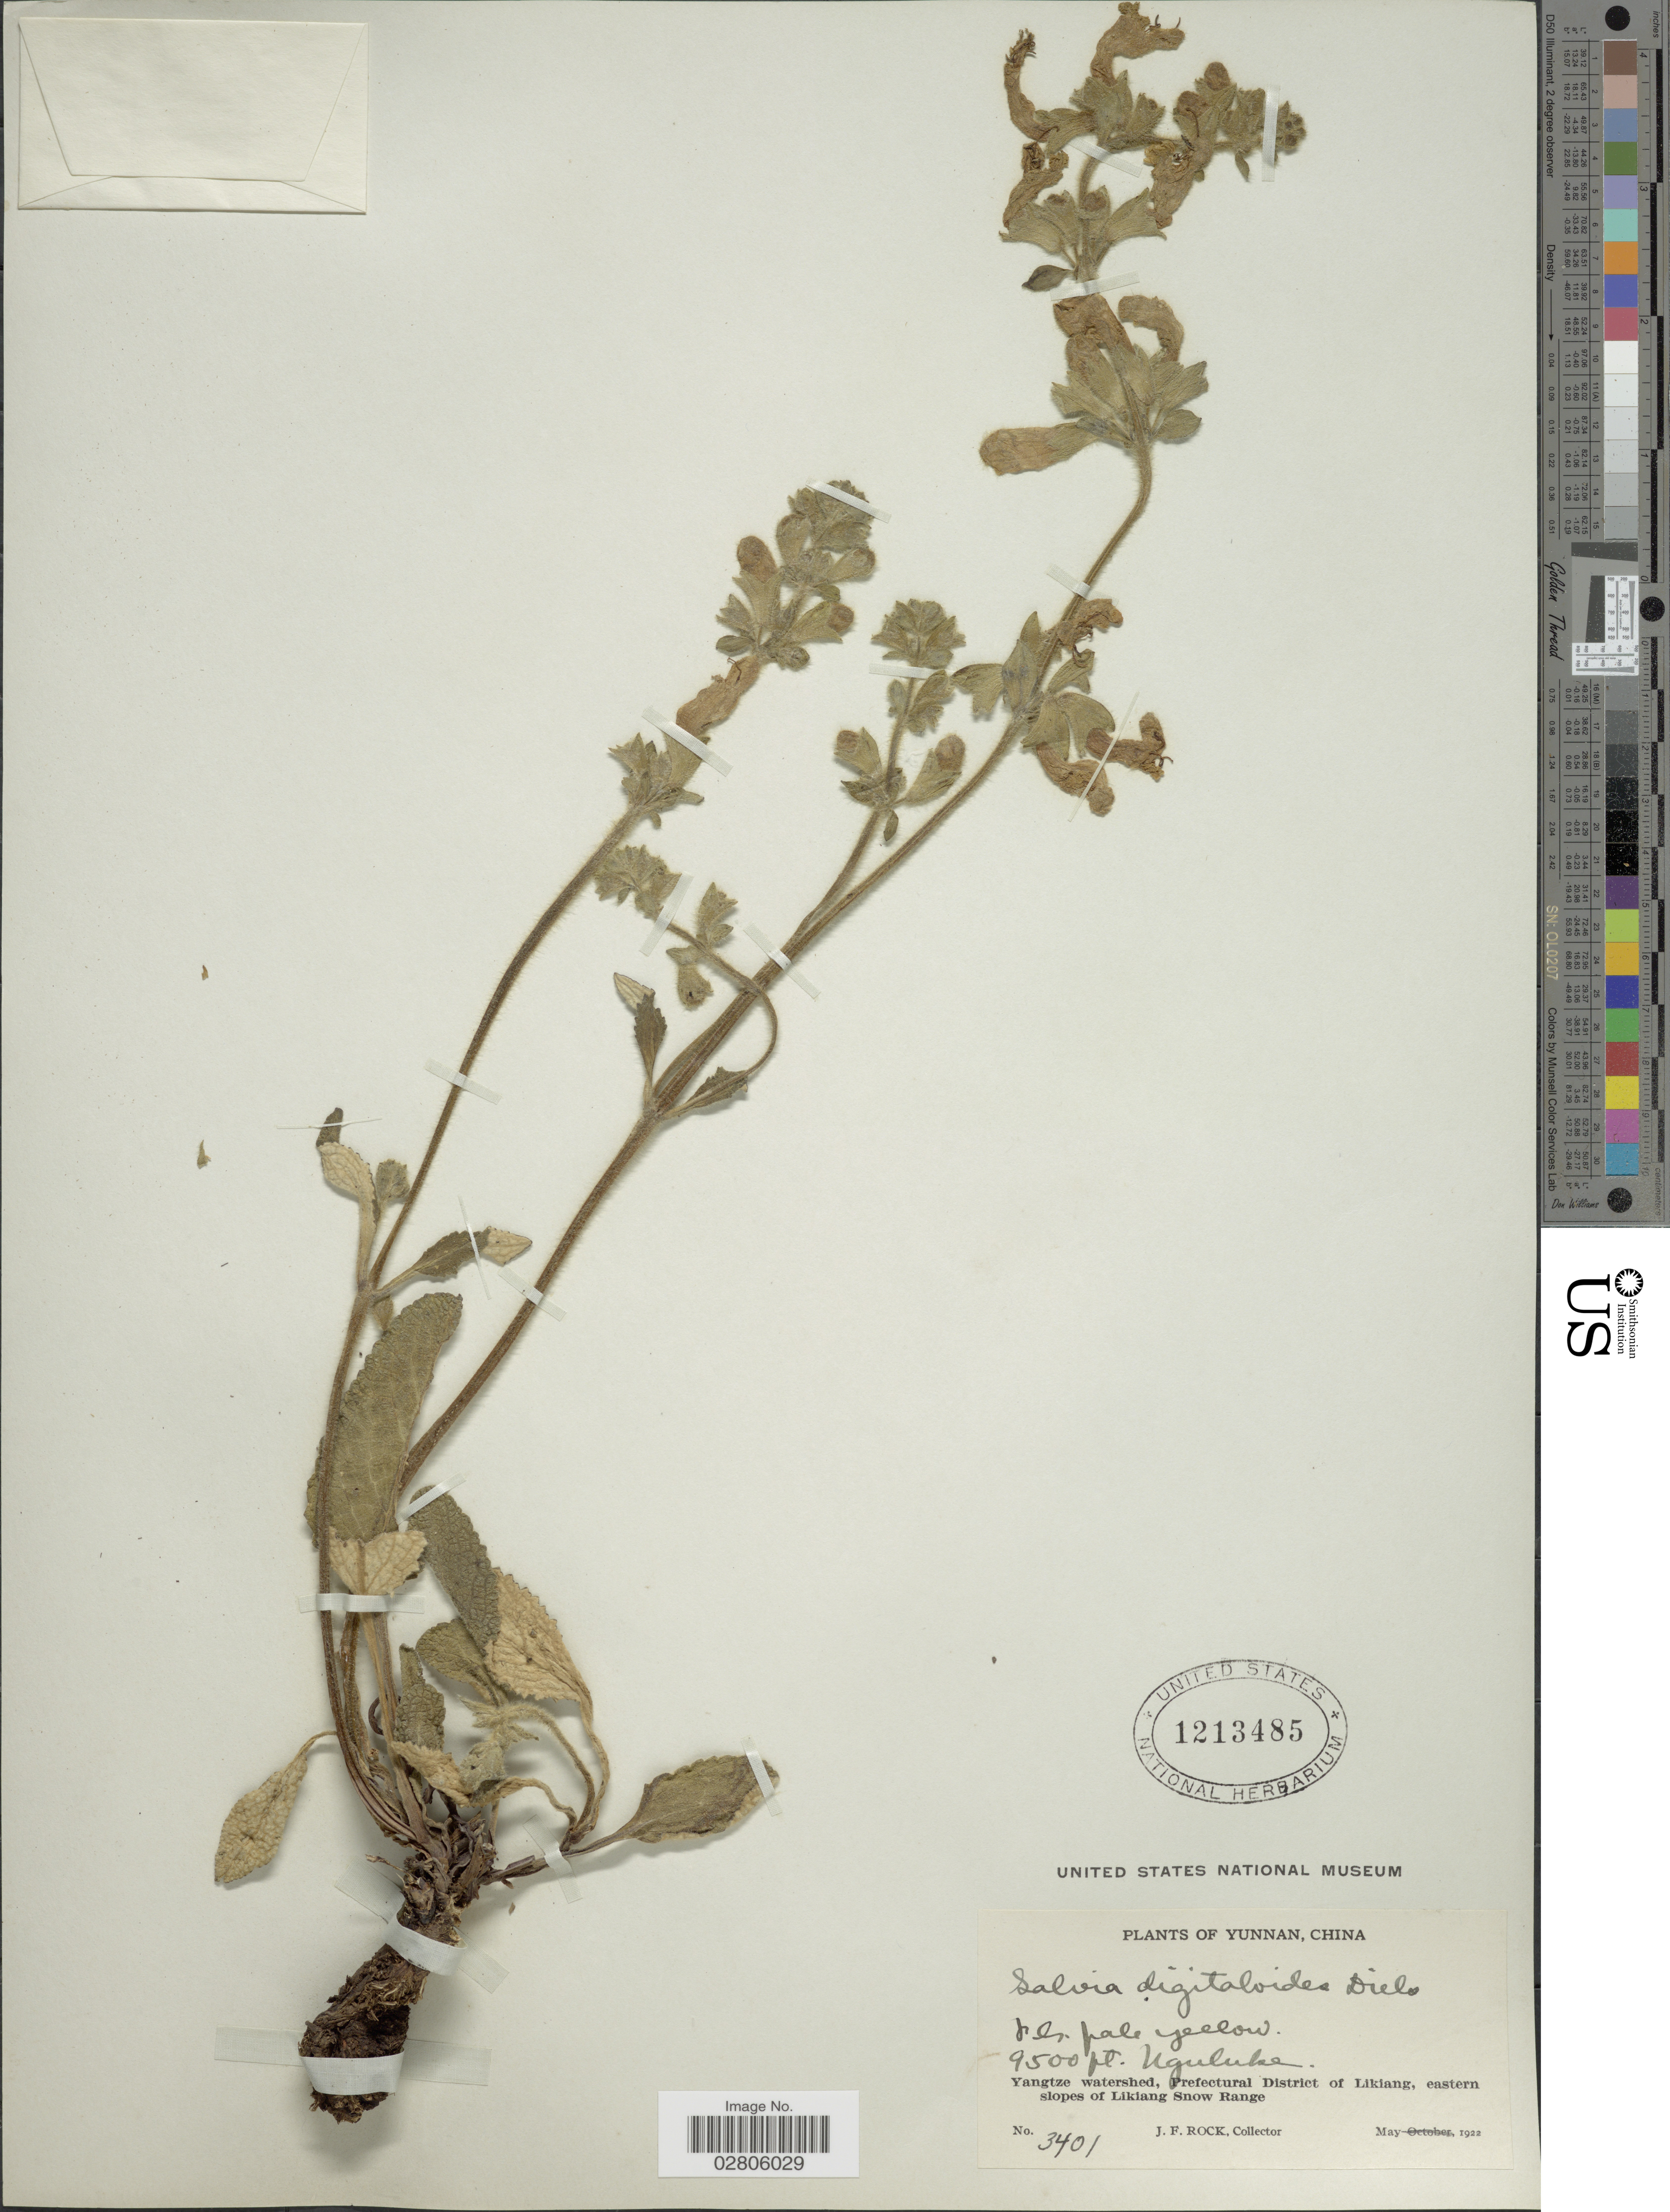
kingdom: Plantae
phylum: Tracheophyta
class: Magnoliopsida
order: Lamiales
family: Lamiaceae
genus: Salvia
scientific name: Salvia digitaloides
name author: Diels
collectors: J. Rock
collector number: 3401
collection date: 1922-05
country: China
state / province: Yunnan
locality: Nguluke, Yangtze watershed, Prefectural District of Likiang, eastern slopes of Likiang Snow Range.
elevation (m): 2896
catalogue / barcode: US 1213485